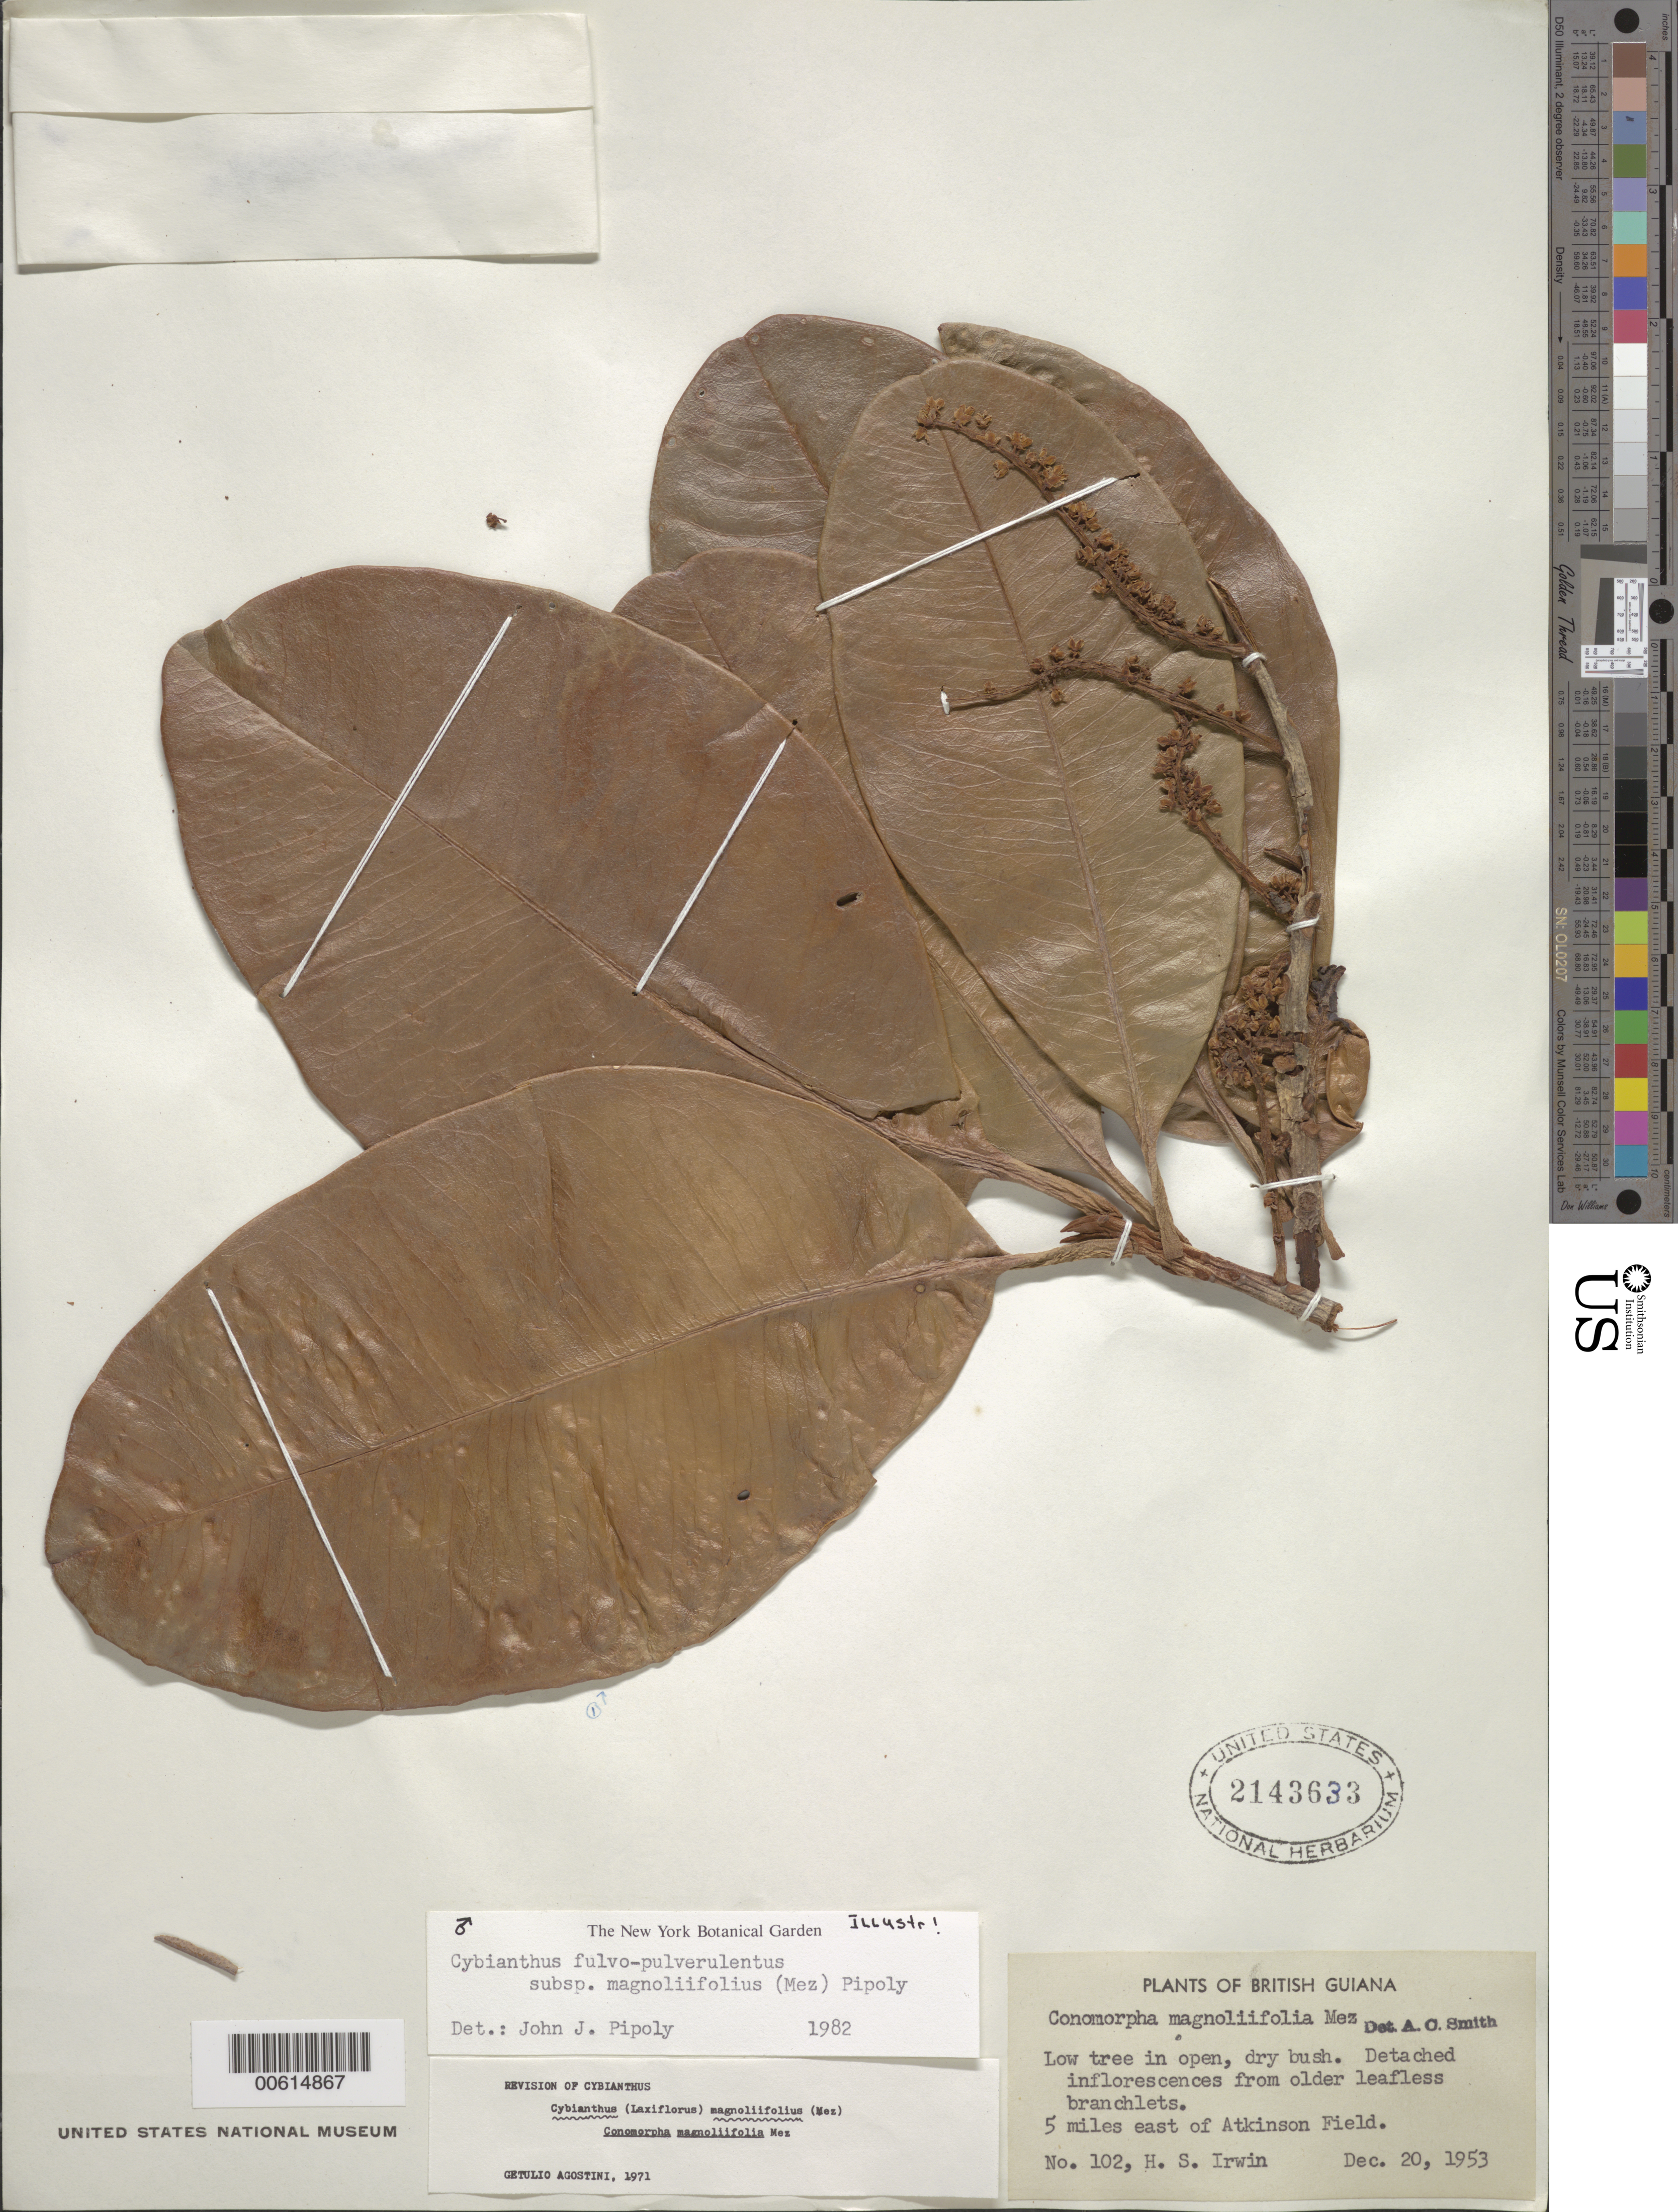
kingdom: Plantae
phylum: Tracheophyta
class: Magnoliopsida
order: Ericales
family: Primulaceae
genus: Cybianthus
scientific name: Cybianthus fulvopulverulentus subsp. magnoliifolius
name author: (Mez) Pipoly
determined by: Pipoly, J. J., III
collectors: H. Irwin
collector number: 102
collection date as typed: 20-Dec-53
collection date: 1953-12-20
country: Guyana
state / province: Demerara-Mahaica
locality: Atkinson Field, 5 mi. SE of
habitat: Open dry bush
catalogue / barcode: US 2143633